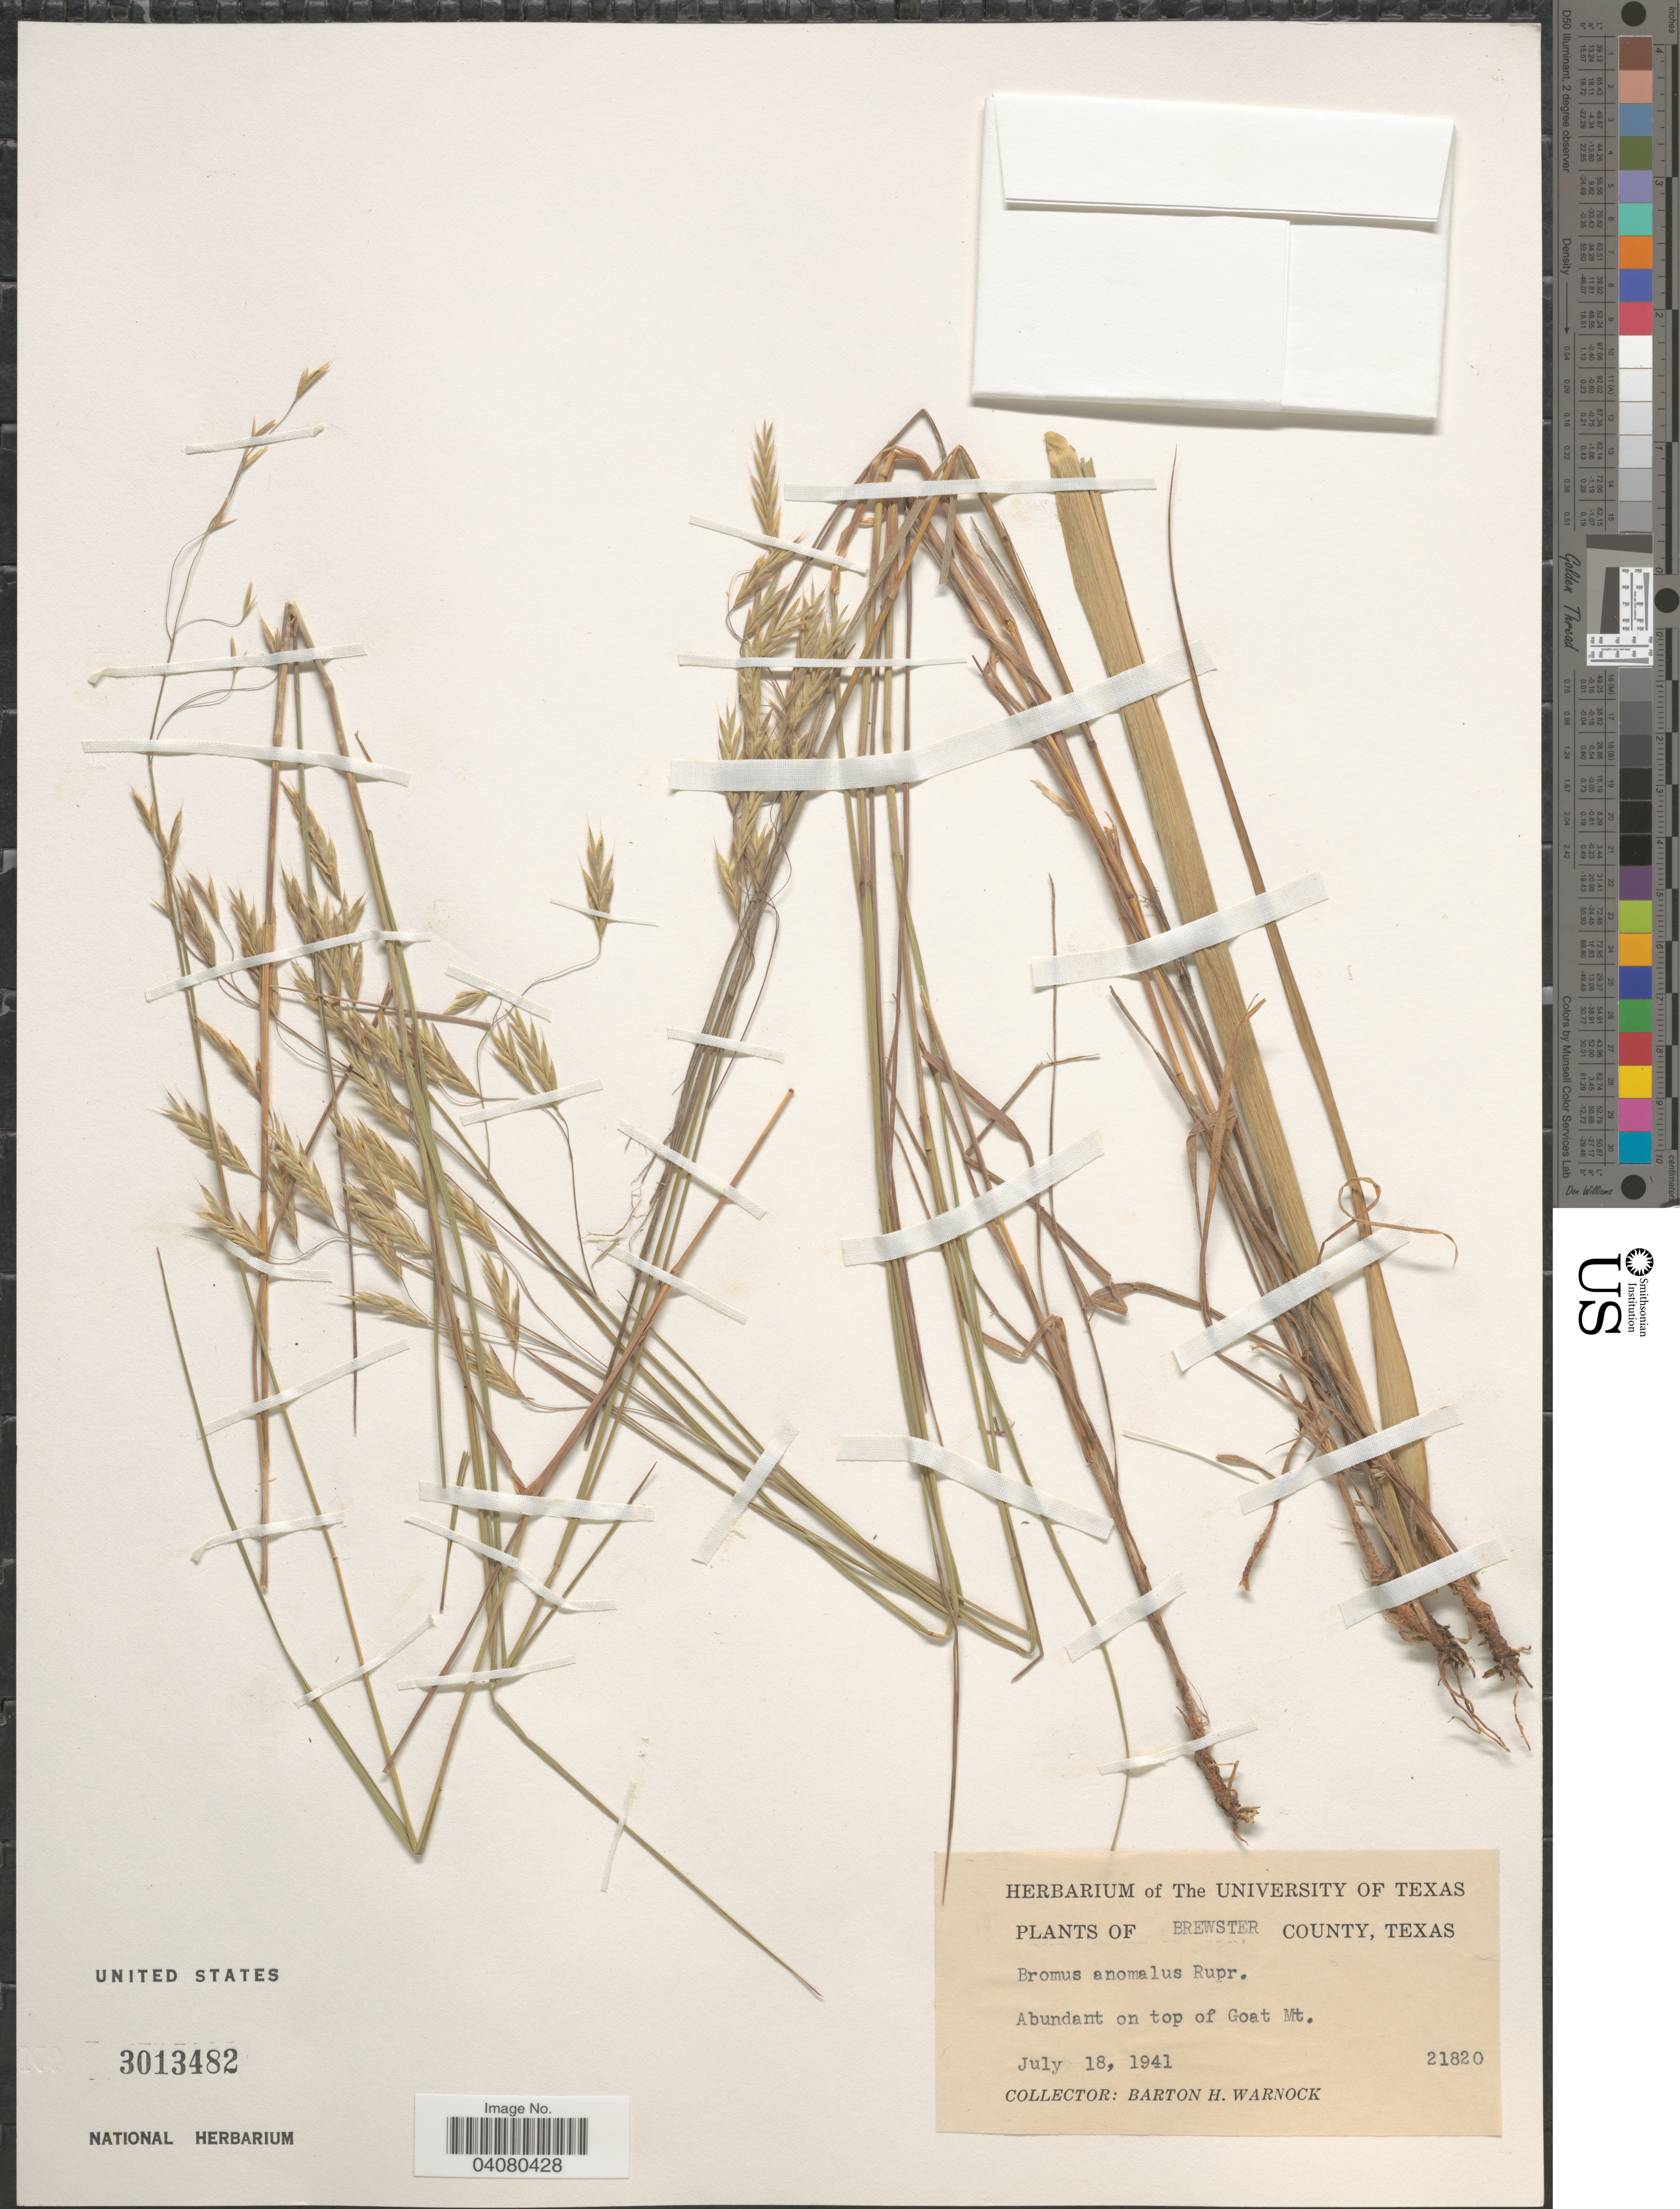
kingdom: Plantae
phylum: Tracheophyta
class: Liliopsida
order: Poales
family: Poaceae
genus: Bromus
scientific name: Bromus anomalus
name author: Rupr. ex E. Fourn.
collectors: B. H. Warnock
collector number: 21820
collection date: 1941-07-18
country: United States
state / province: Texas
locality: Brewster County. Abundant on top of Goat Mt.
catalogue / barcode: US 3013482